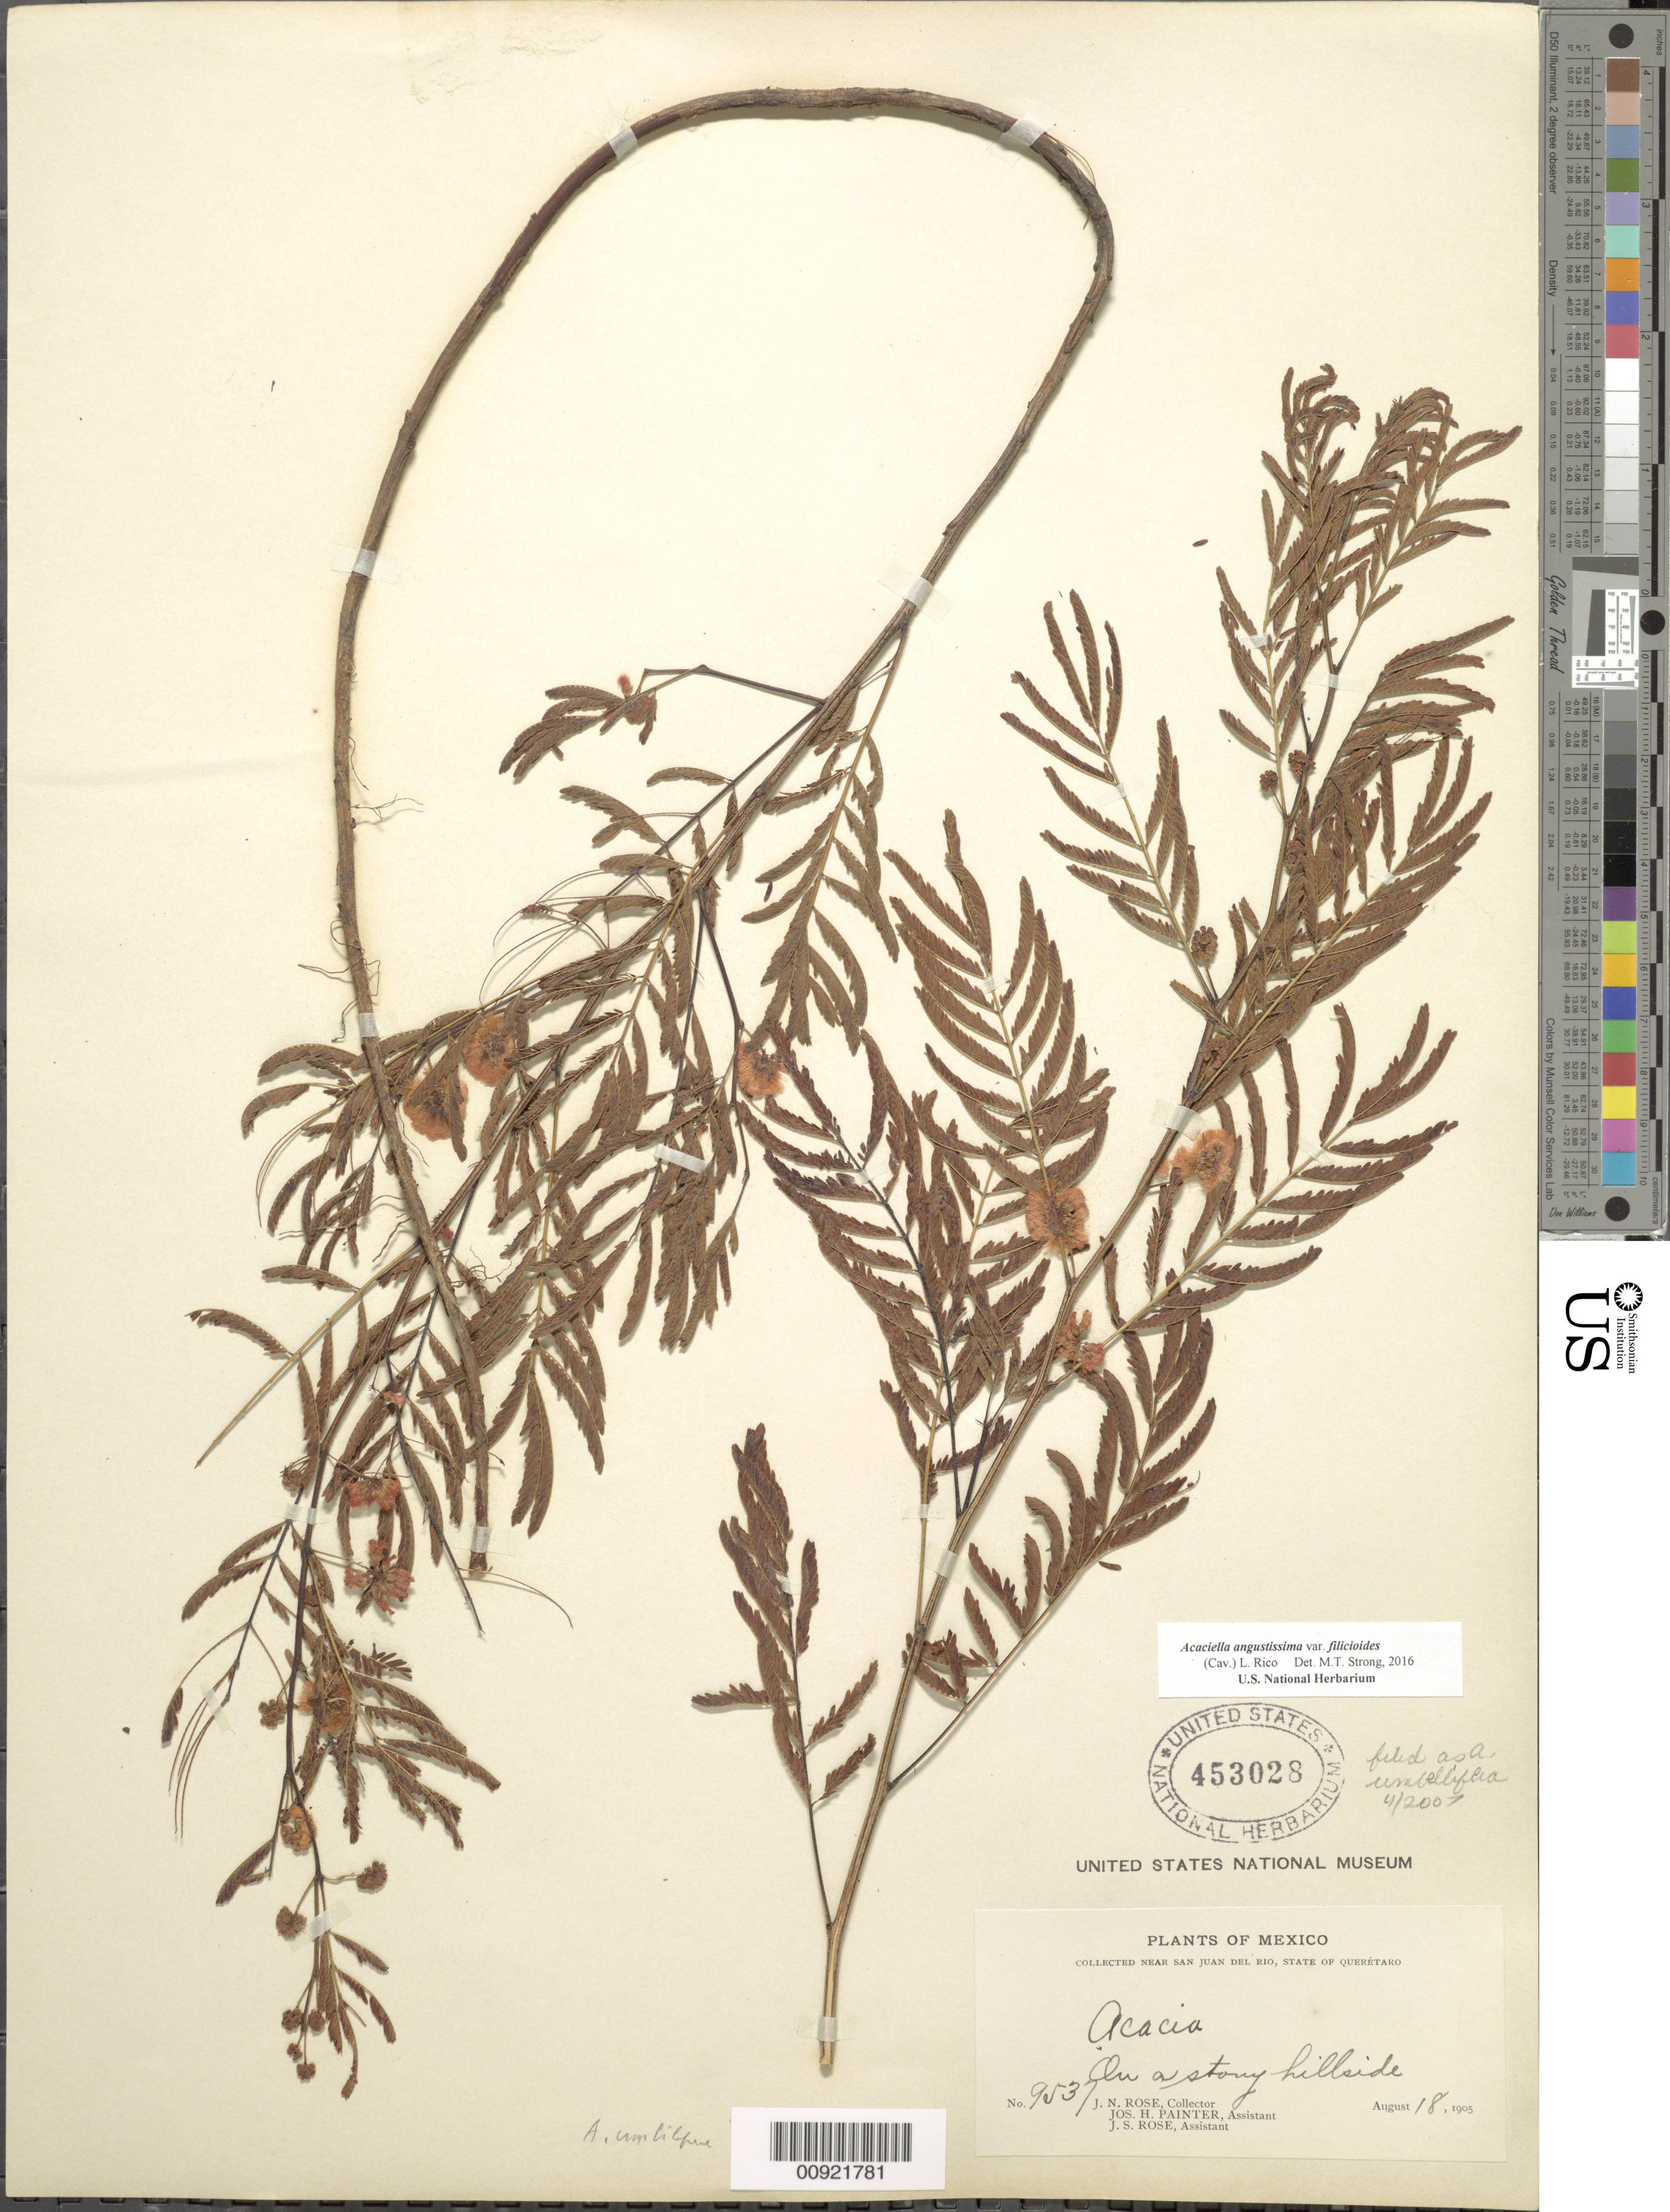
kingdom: Plantae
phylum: Tracheophyta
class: Magnoliopsida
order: Fabales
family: Fabaceae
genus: Acaciella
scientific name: Acaciella angustissima var. filicioides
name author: (Cav.) L. Rico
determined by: Strong, M. T., (US), Smithsonian Institution - National Museum of Natural History (UNITED STATES)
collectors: J. N. Rose, J. H. Painter & J. S. Rose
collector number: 9537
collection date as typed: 18 Aug 1905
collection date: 1905-08-18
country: Mexico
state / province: Querétaro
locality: Near San Juan del Río, State of Querétaro.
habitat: On a stony hillside.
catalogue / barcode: US 453028